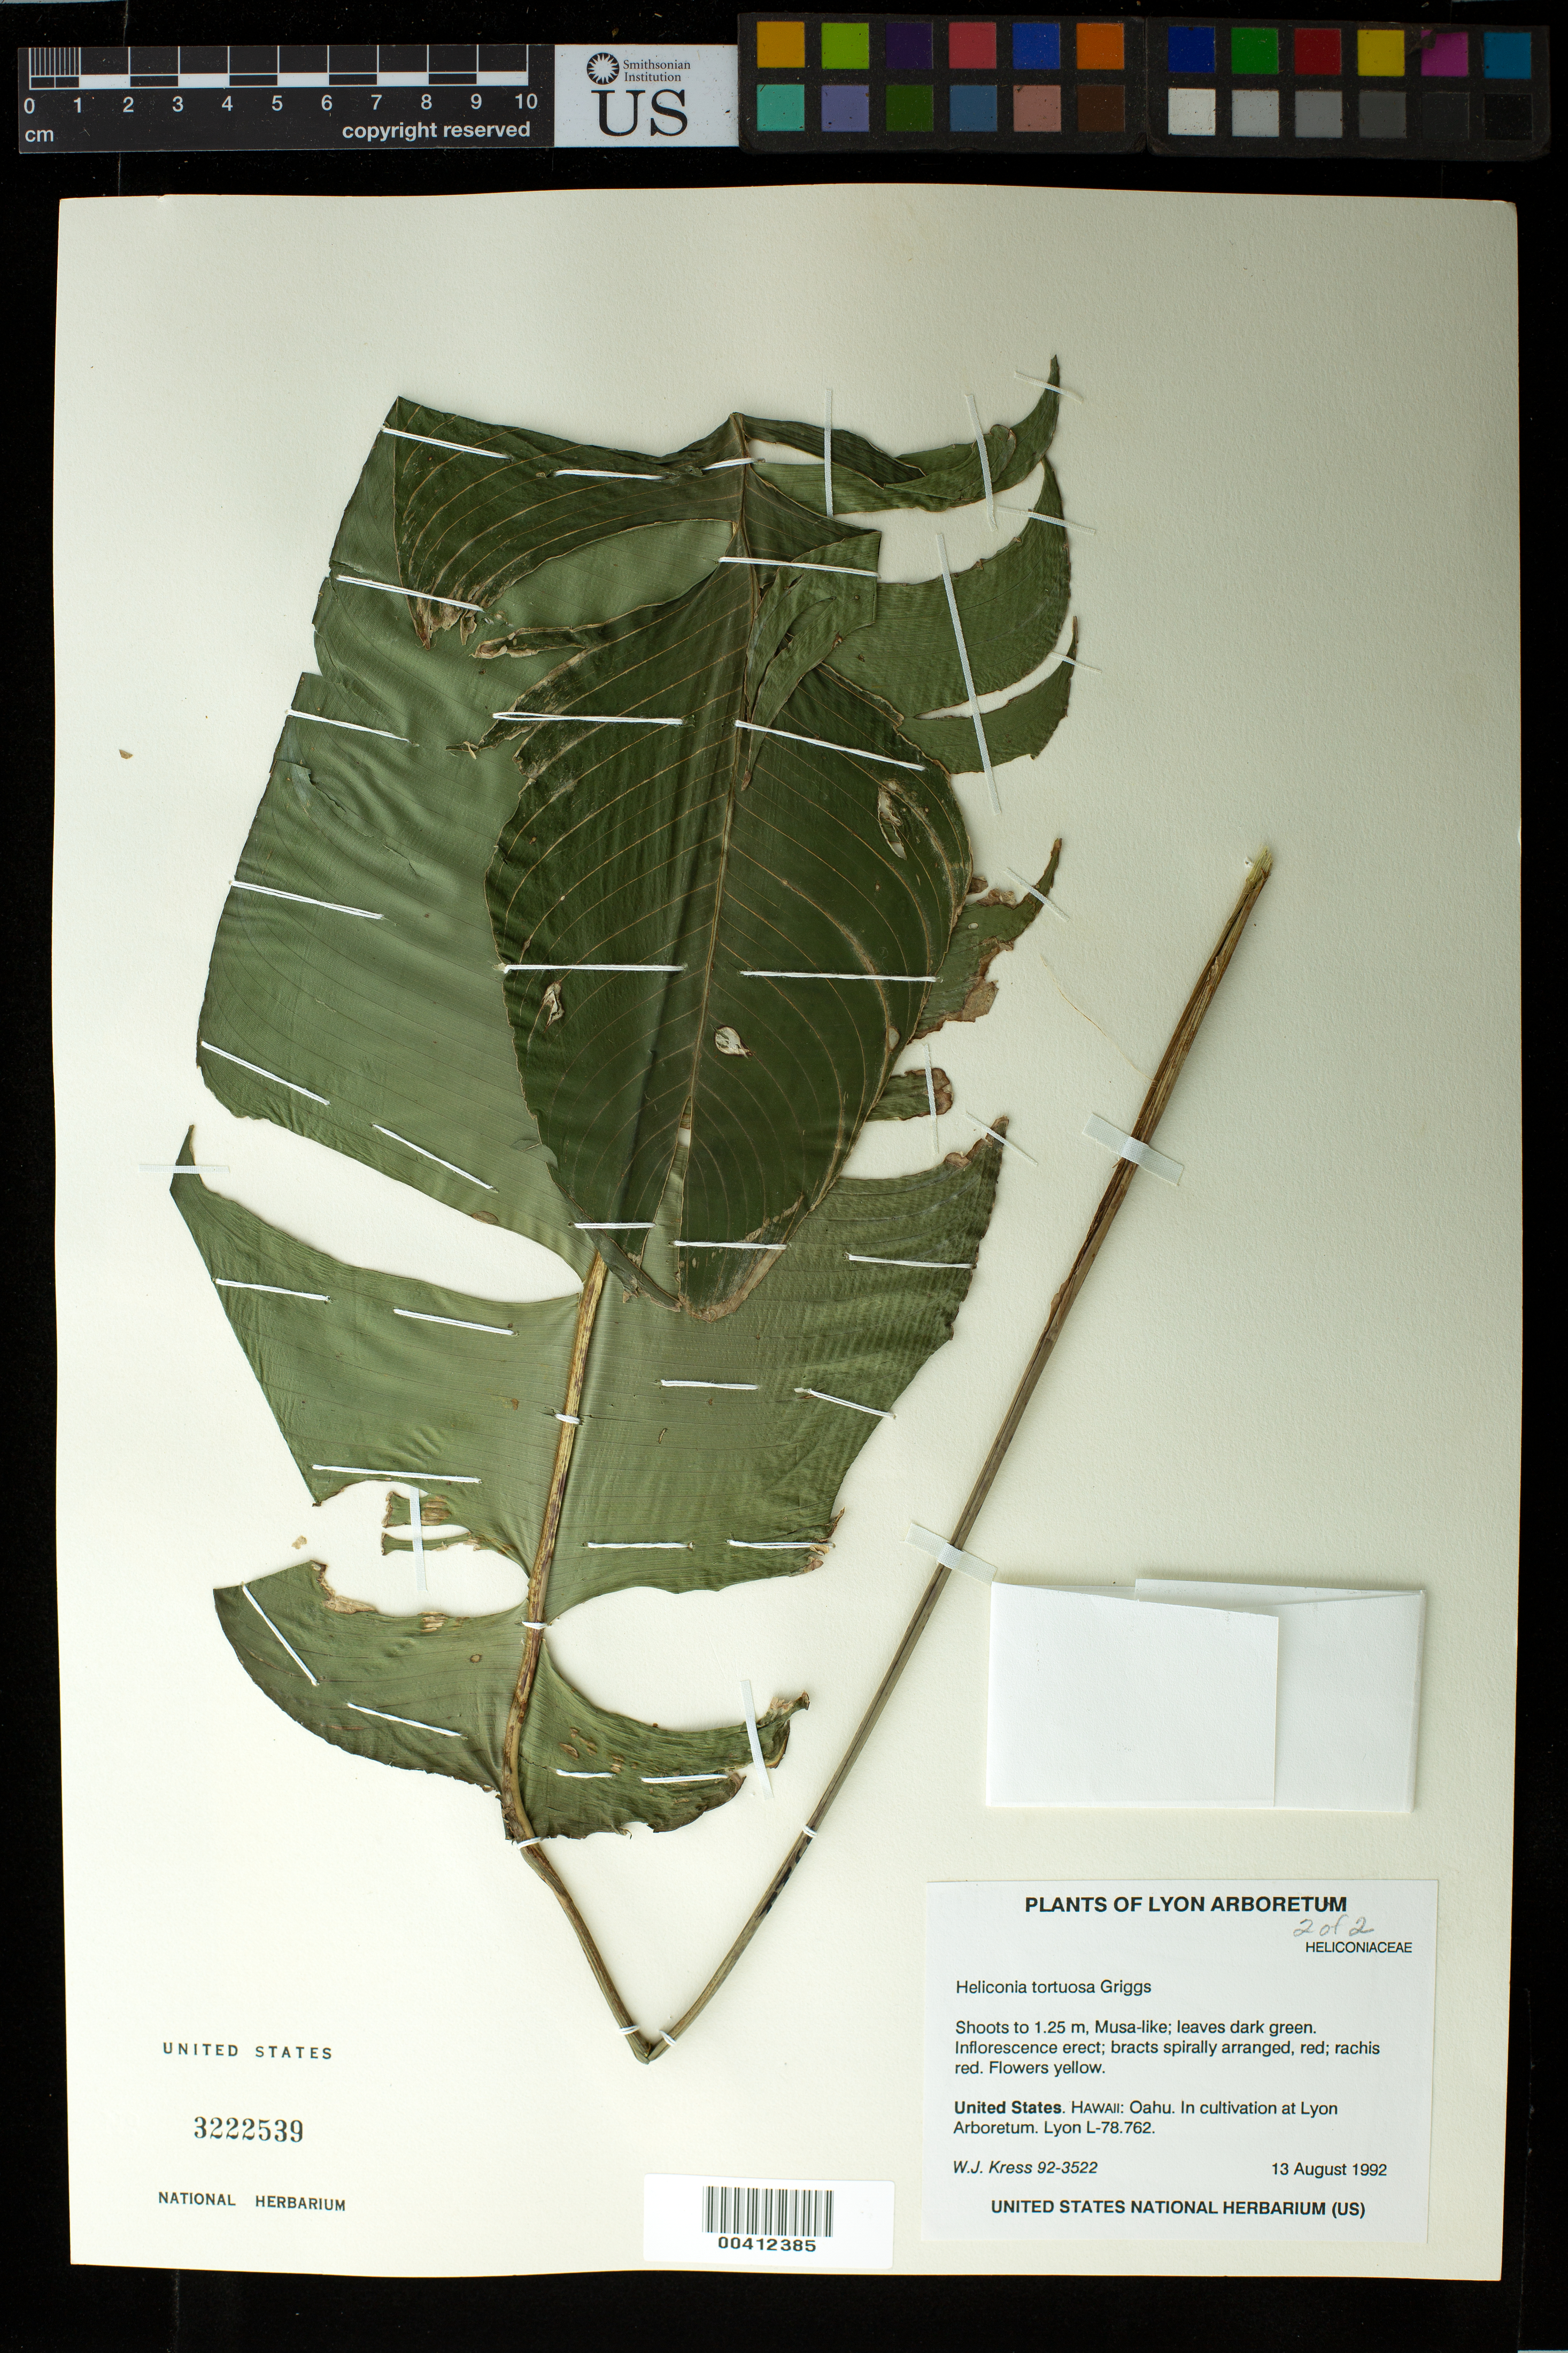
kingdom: Plantae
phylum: Tracheophyta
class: Liliopsida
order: Zingiberales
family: Heliconiaceae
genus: Heliconia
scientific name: Heliconia tortuosa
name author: R.F. Griggs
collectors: W. J. Kress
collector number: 92-3522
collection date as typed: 13 Aug 1992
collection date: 1992-08-13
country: United States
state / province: Hawaii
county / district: Honolulu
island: Oahu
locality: Lyon arboretum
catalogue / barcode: US 3222539